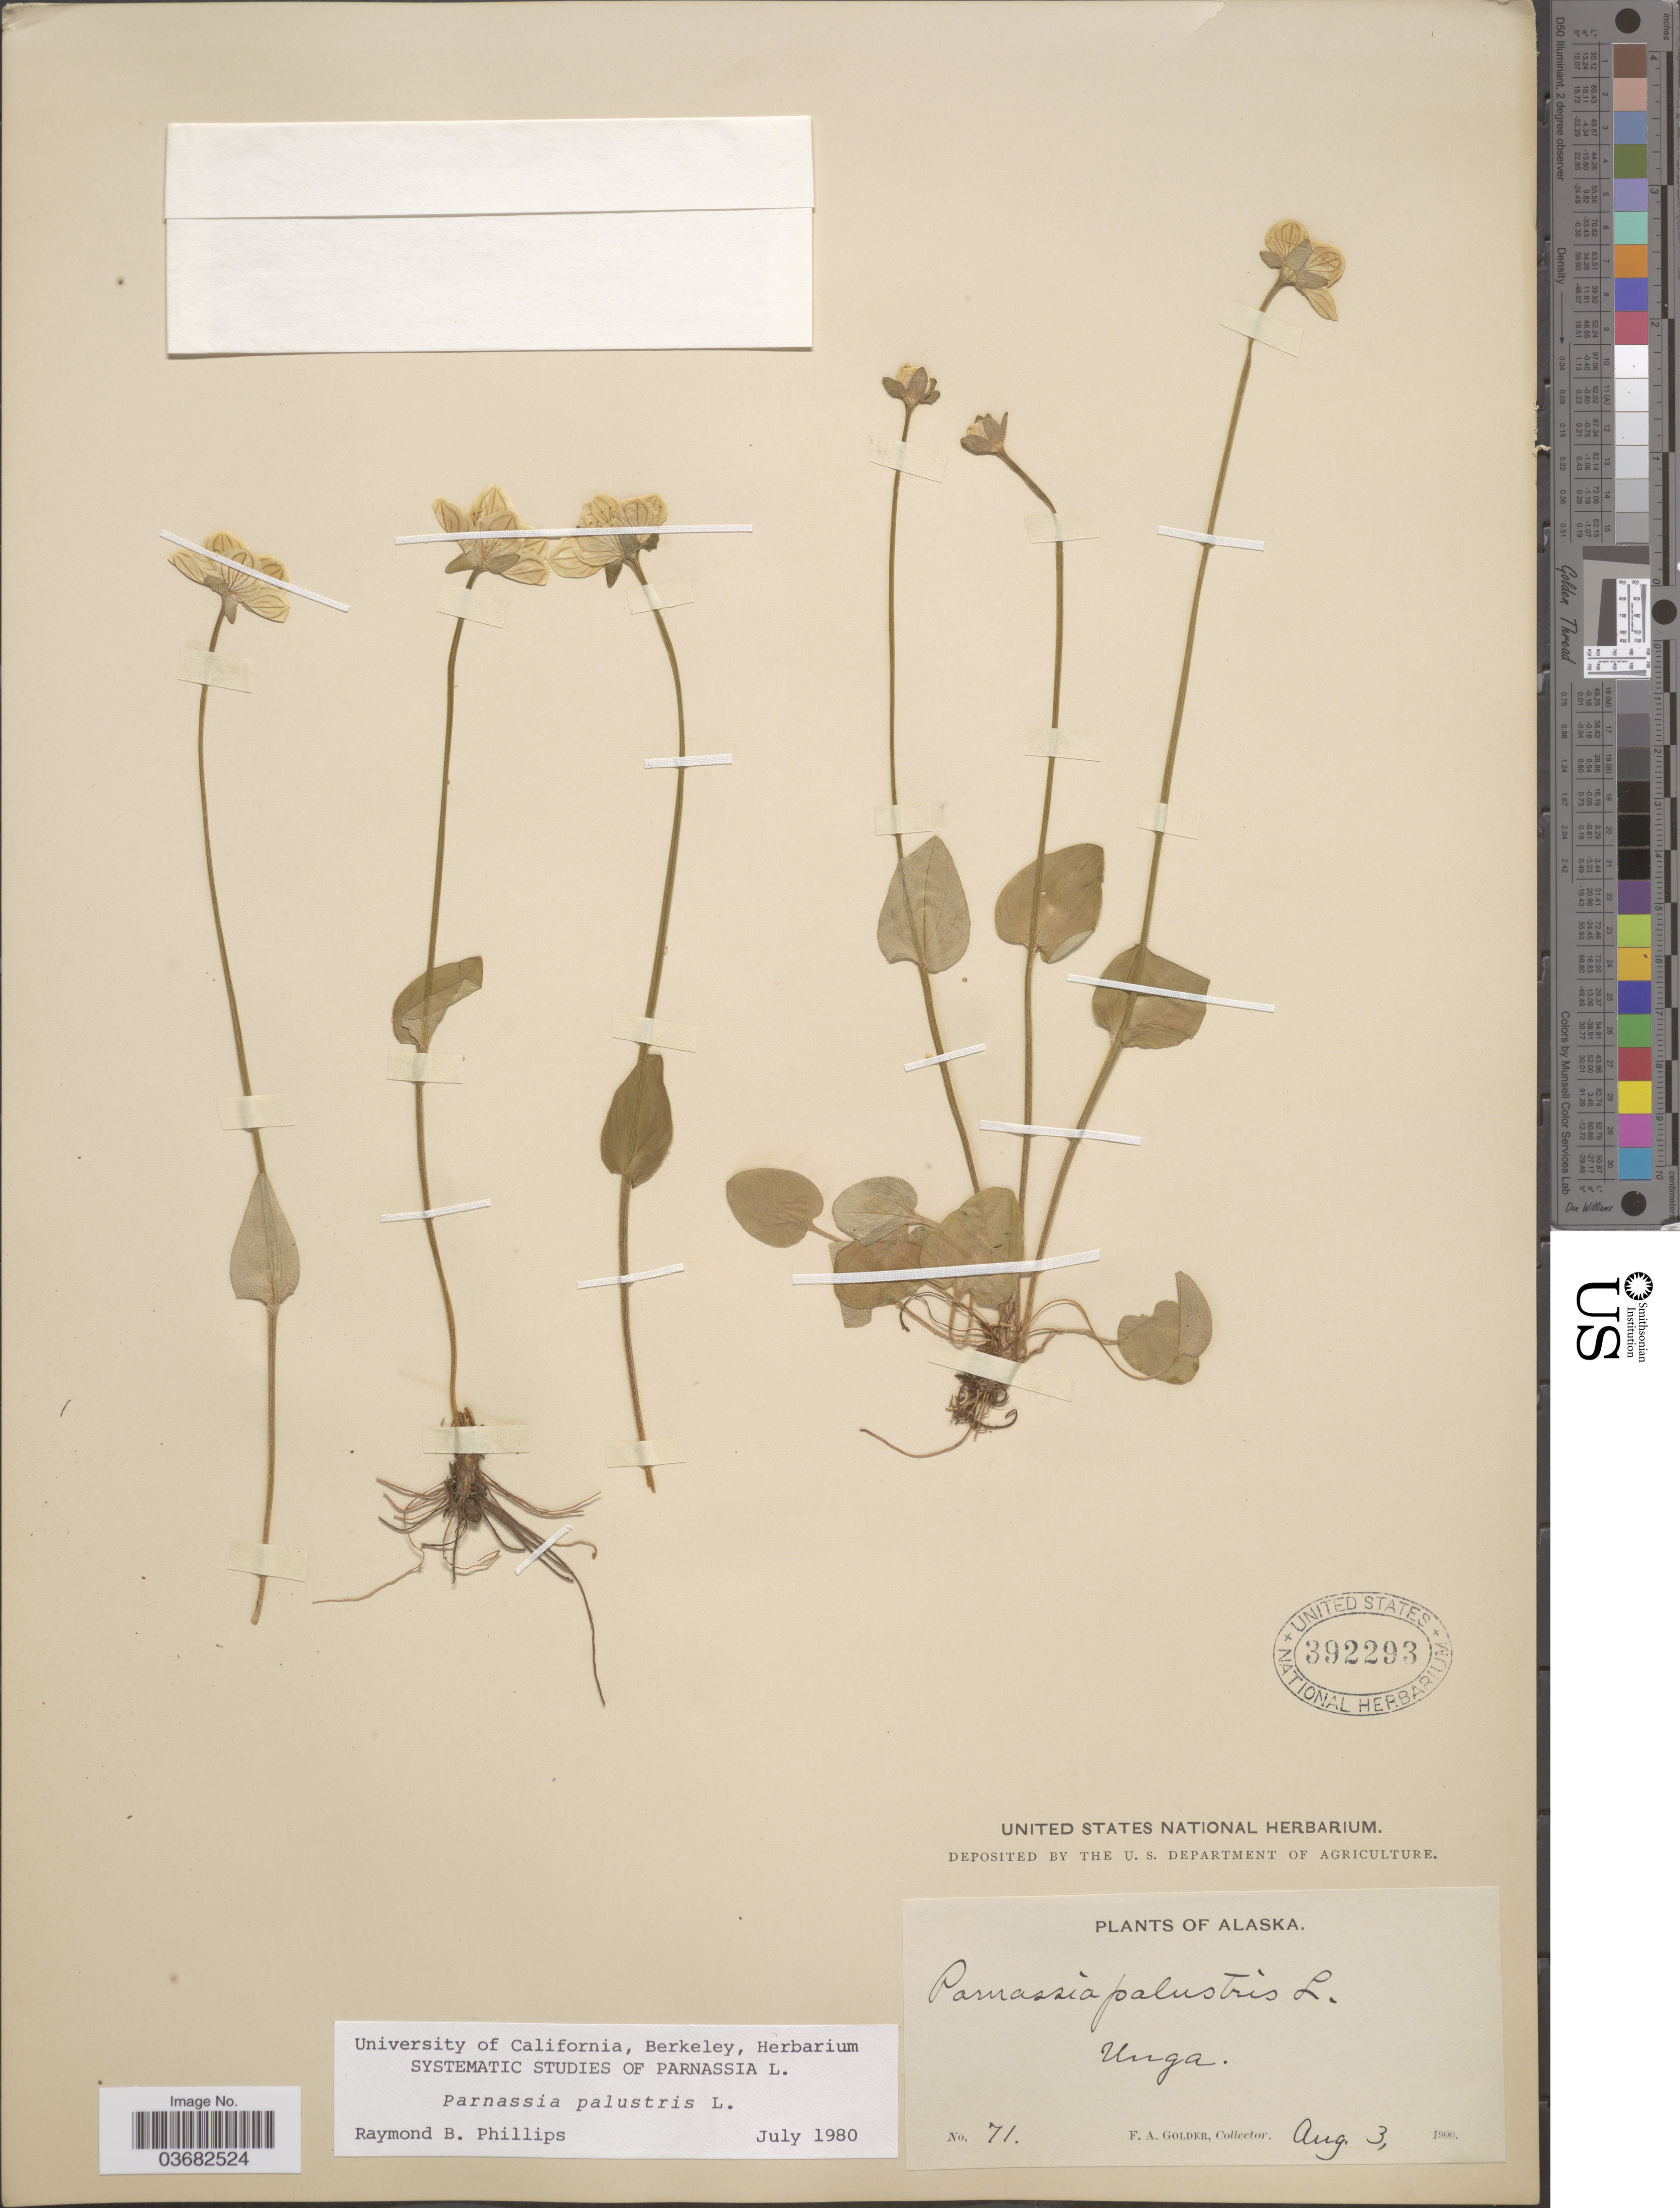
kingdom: Plantae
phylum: Tracheophyta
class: Magnoliopsida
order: Celastrales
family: Parnassiaceae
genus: Parnassia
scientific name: Parnassia palustris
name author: L.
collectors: F. Golder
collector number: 71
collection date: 1900-08-03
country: United States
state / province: Alaska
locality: Unga.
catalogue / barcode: US 392293